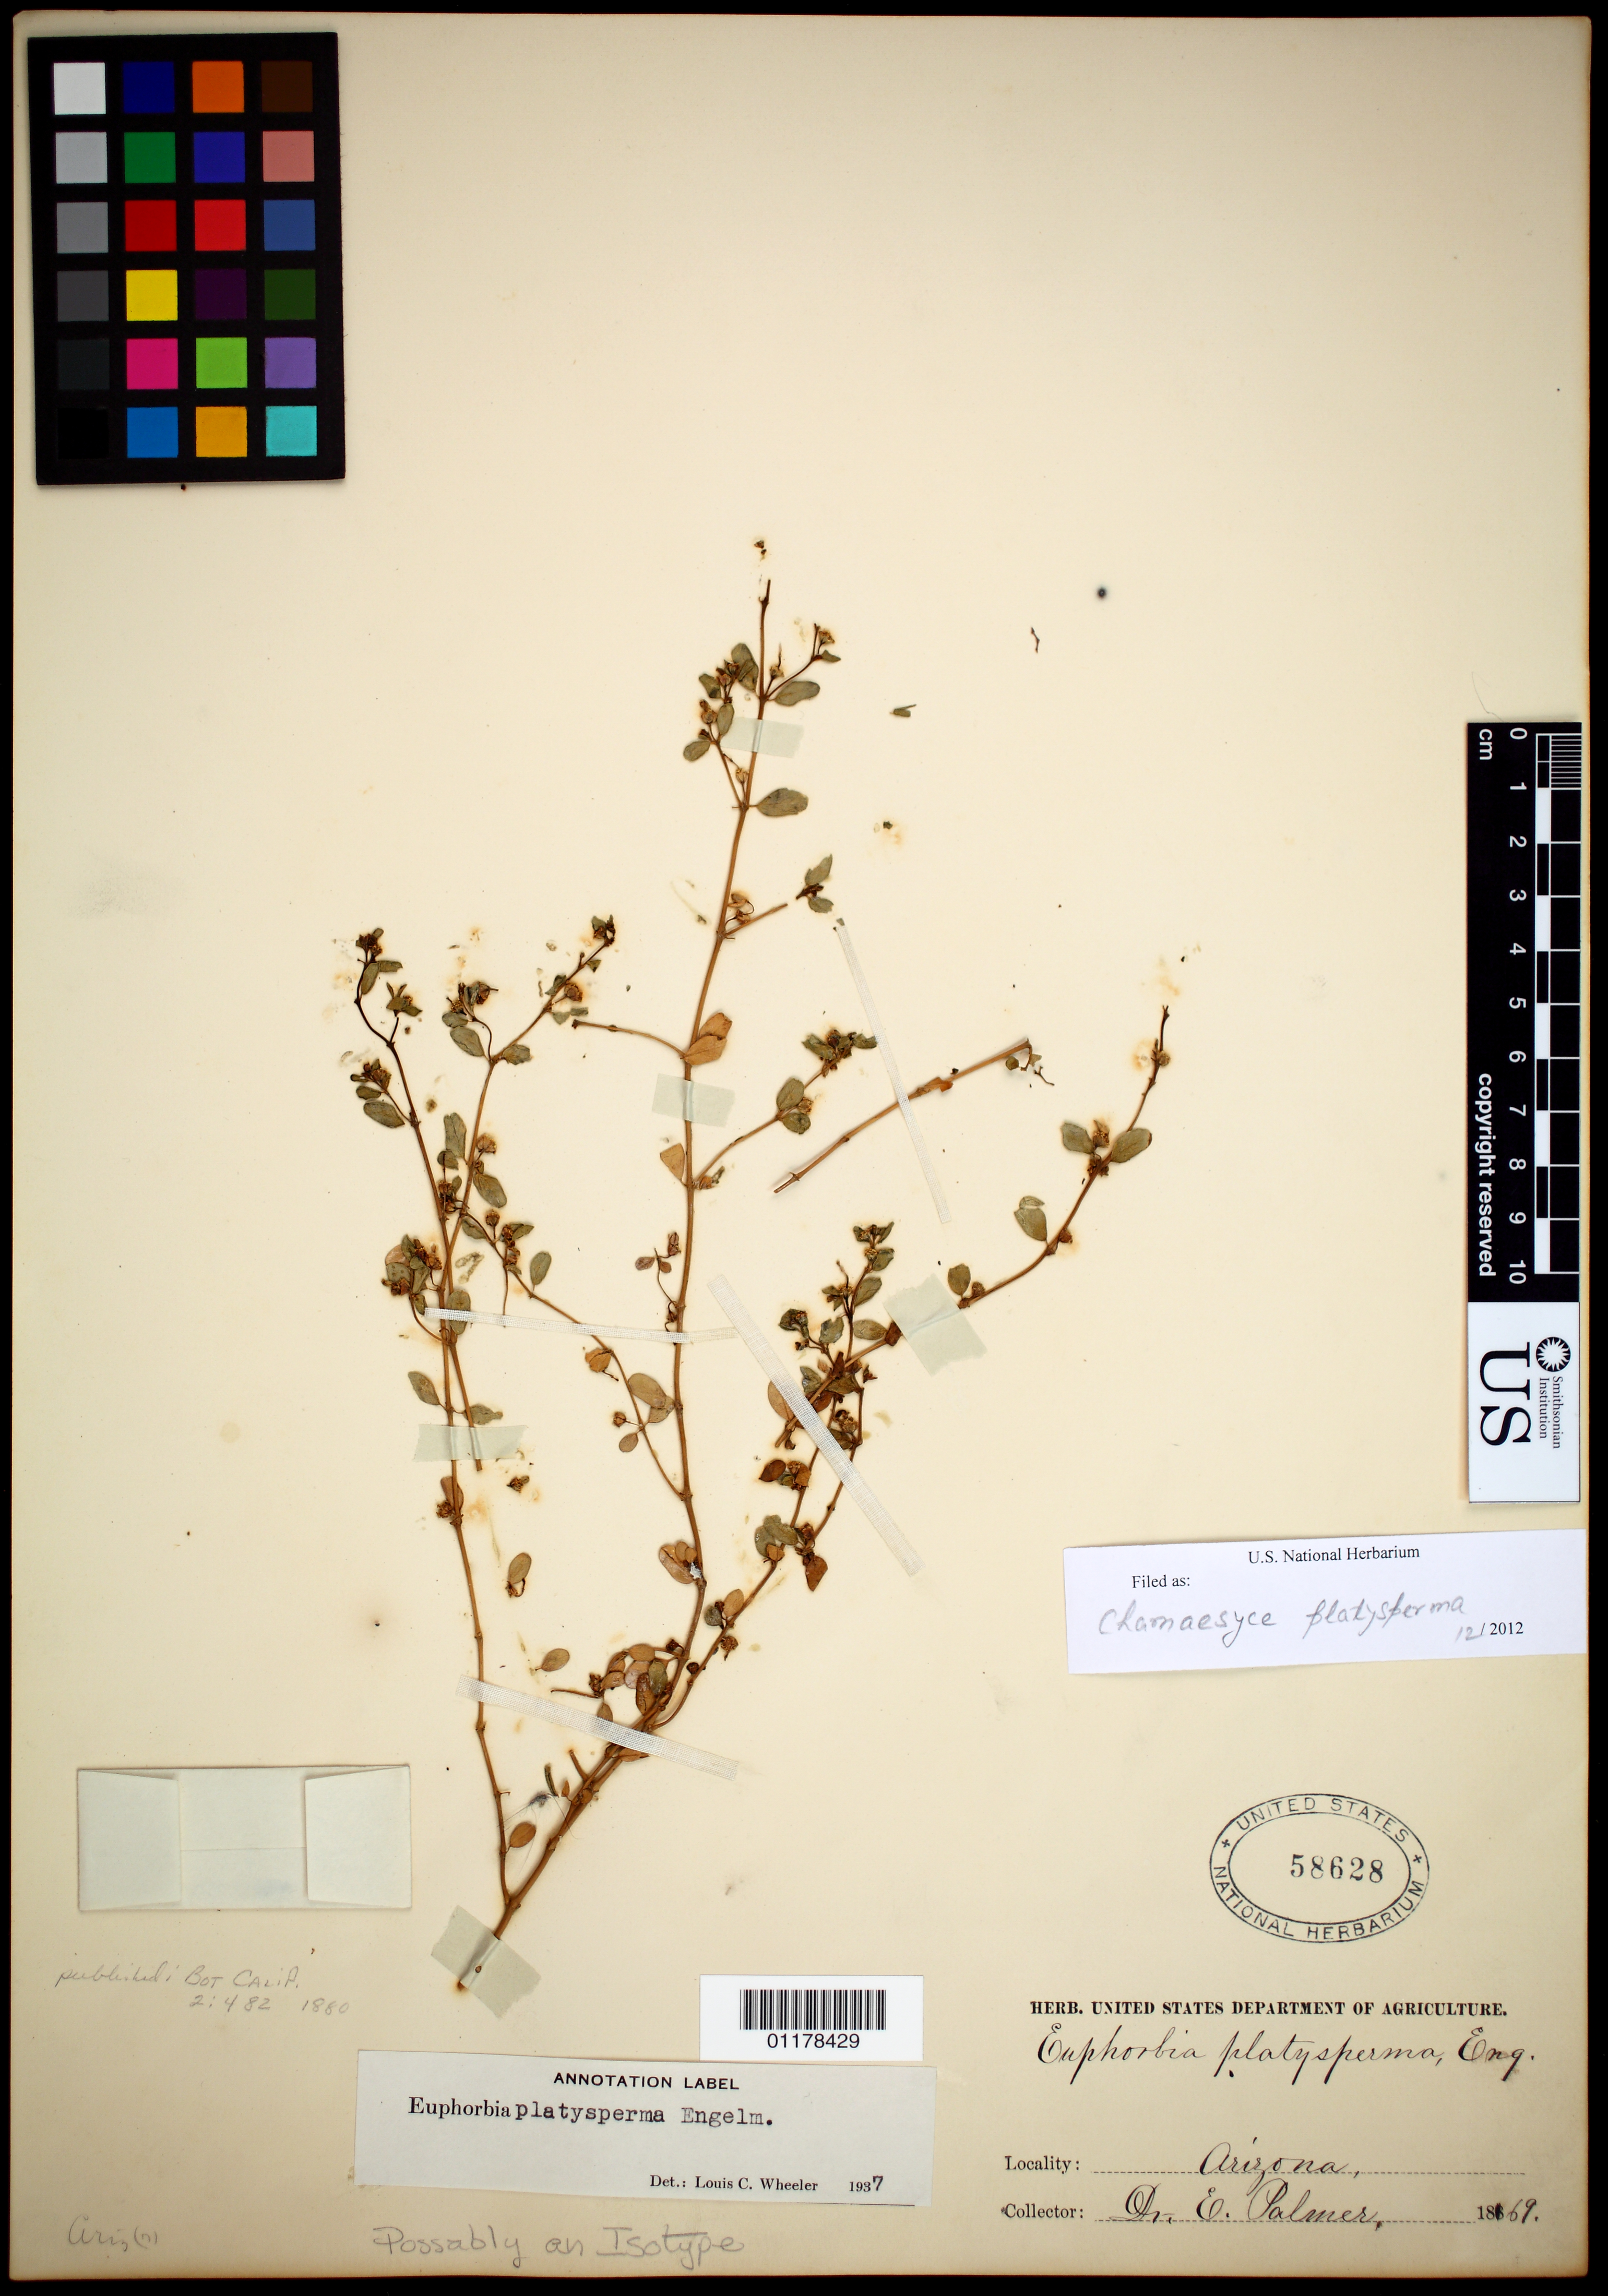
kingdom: Plantae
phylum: Tracheophyta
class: Magnoliopsida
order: Malpighiales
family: Euphorbiaceae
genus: Euphorbia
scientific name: Euphorbia platysperma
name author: Engelm. ex S. Watson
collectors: E. Palmer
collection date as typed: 1869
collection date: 1869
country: United States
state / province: Arizona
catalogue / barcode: US 58628